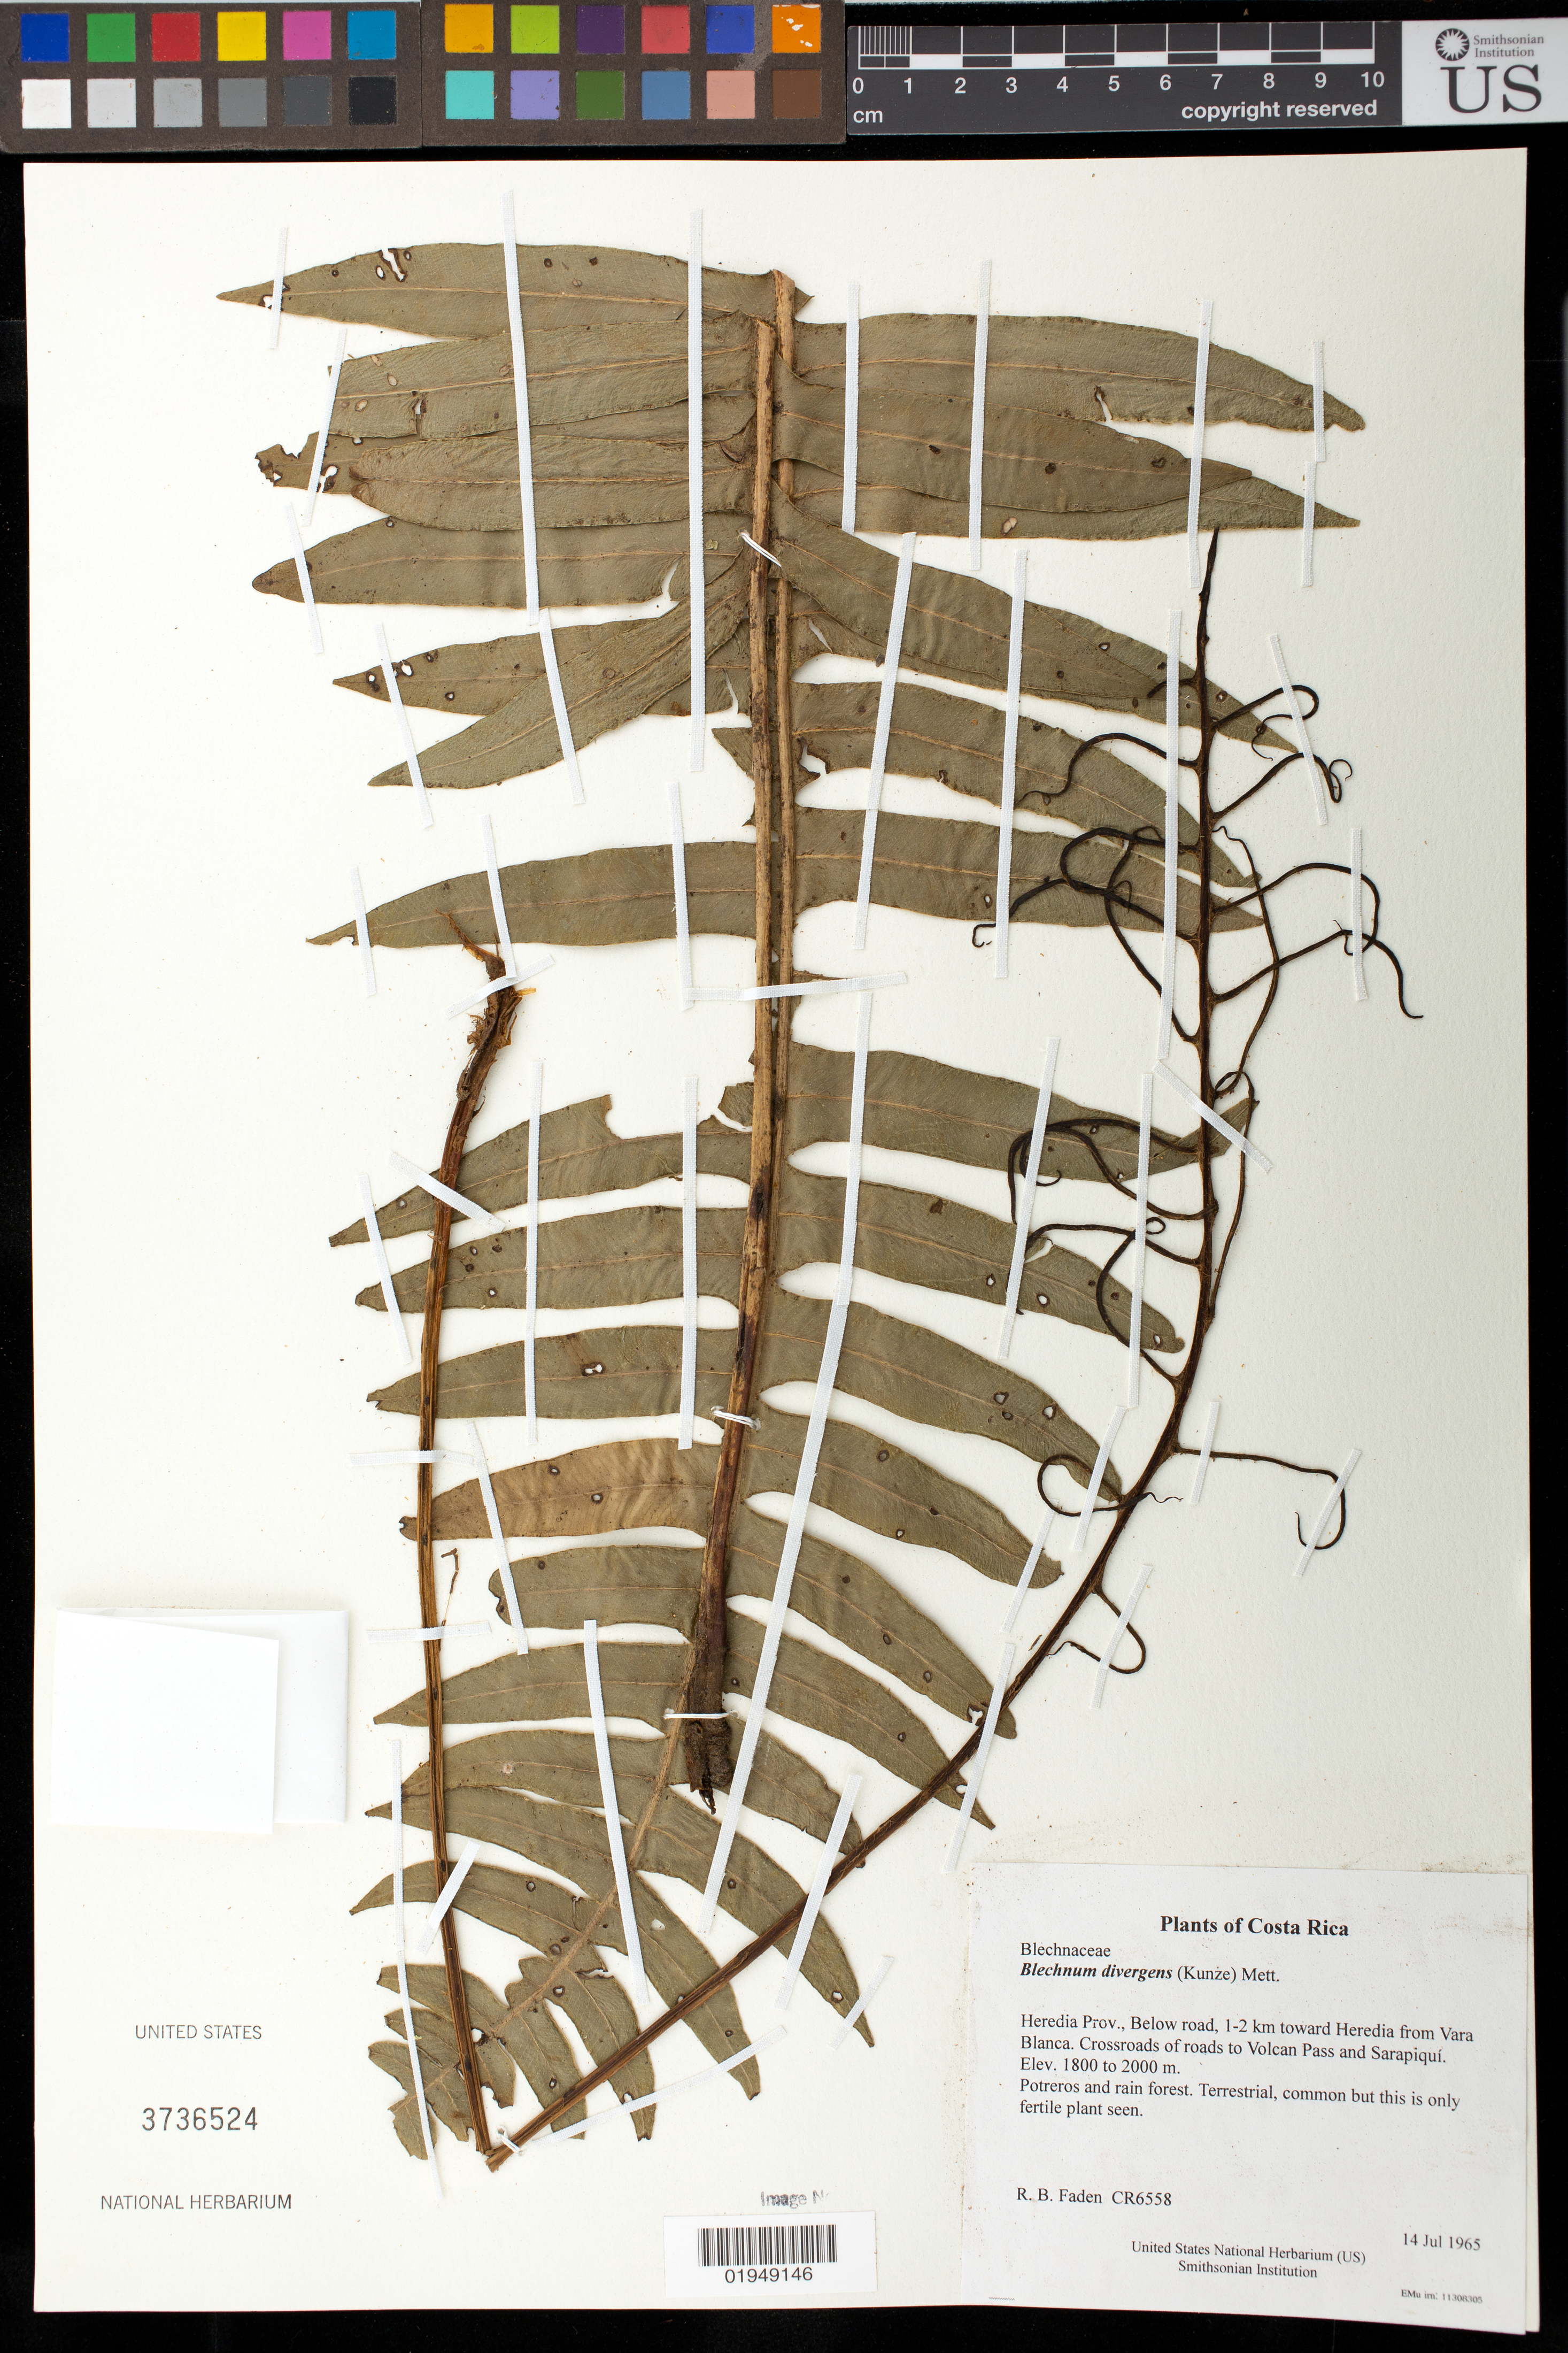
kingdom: Plantae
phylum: Tracheophyta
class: Polypodiopsida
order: Polypodiales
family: Blechnaceae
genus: Austroblechnum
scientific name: Austroblechnum divergens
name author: (Kunze) Gasper & V.A.O. Dittrich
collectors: R. B. Faden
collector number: CR6558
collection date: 1965-07-14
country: Costa Rica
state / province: Heredia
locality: Below road, 1-2 km toward Heredia from Vara Blanca. Crossroads of roads to Volcan Pass and Sarapiquí.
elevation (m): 1800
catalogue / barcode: US 3736524